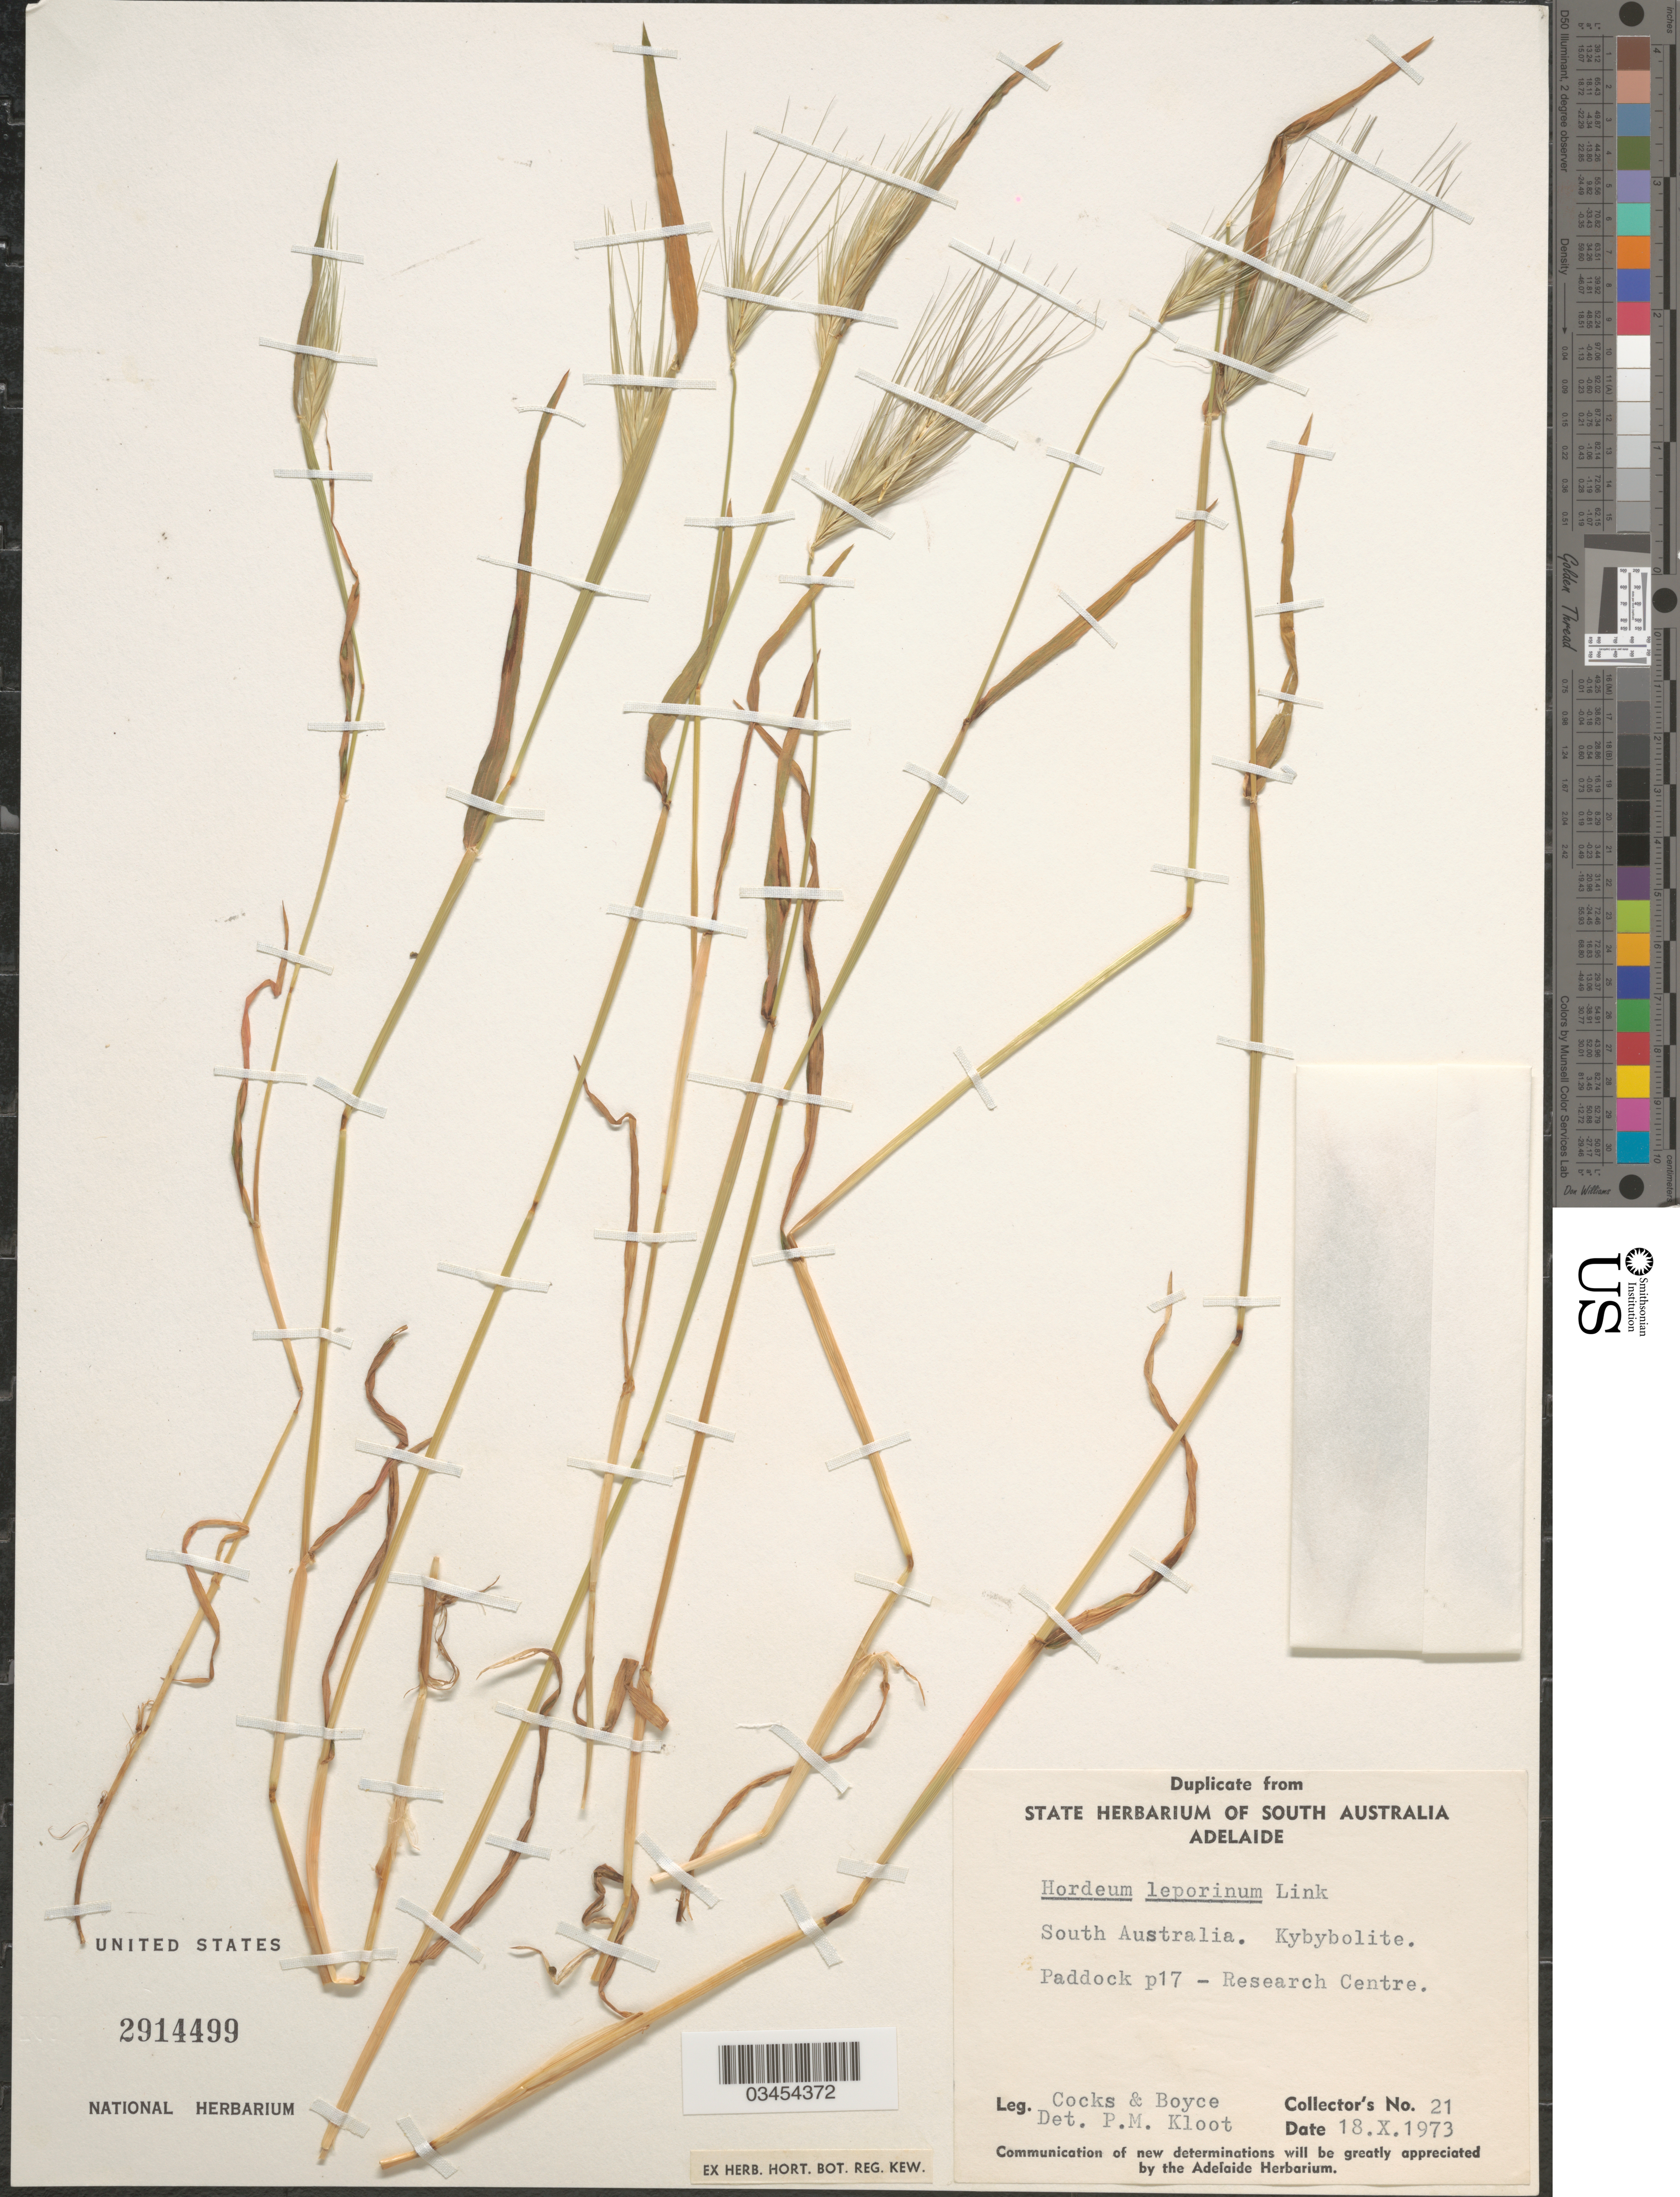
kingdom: Plantae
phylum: Tracheophyta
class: Liliopsida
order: Poales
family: Poaceae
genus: Hordeum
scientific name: Hordeum murinum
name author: L.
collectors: R. Cocks & Boyce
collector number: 21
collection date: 1973-10-18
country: Australia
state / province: South Australia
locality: Kybybolite. Paddock p17- Research Centre.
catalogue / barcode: US 2914499